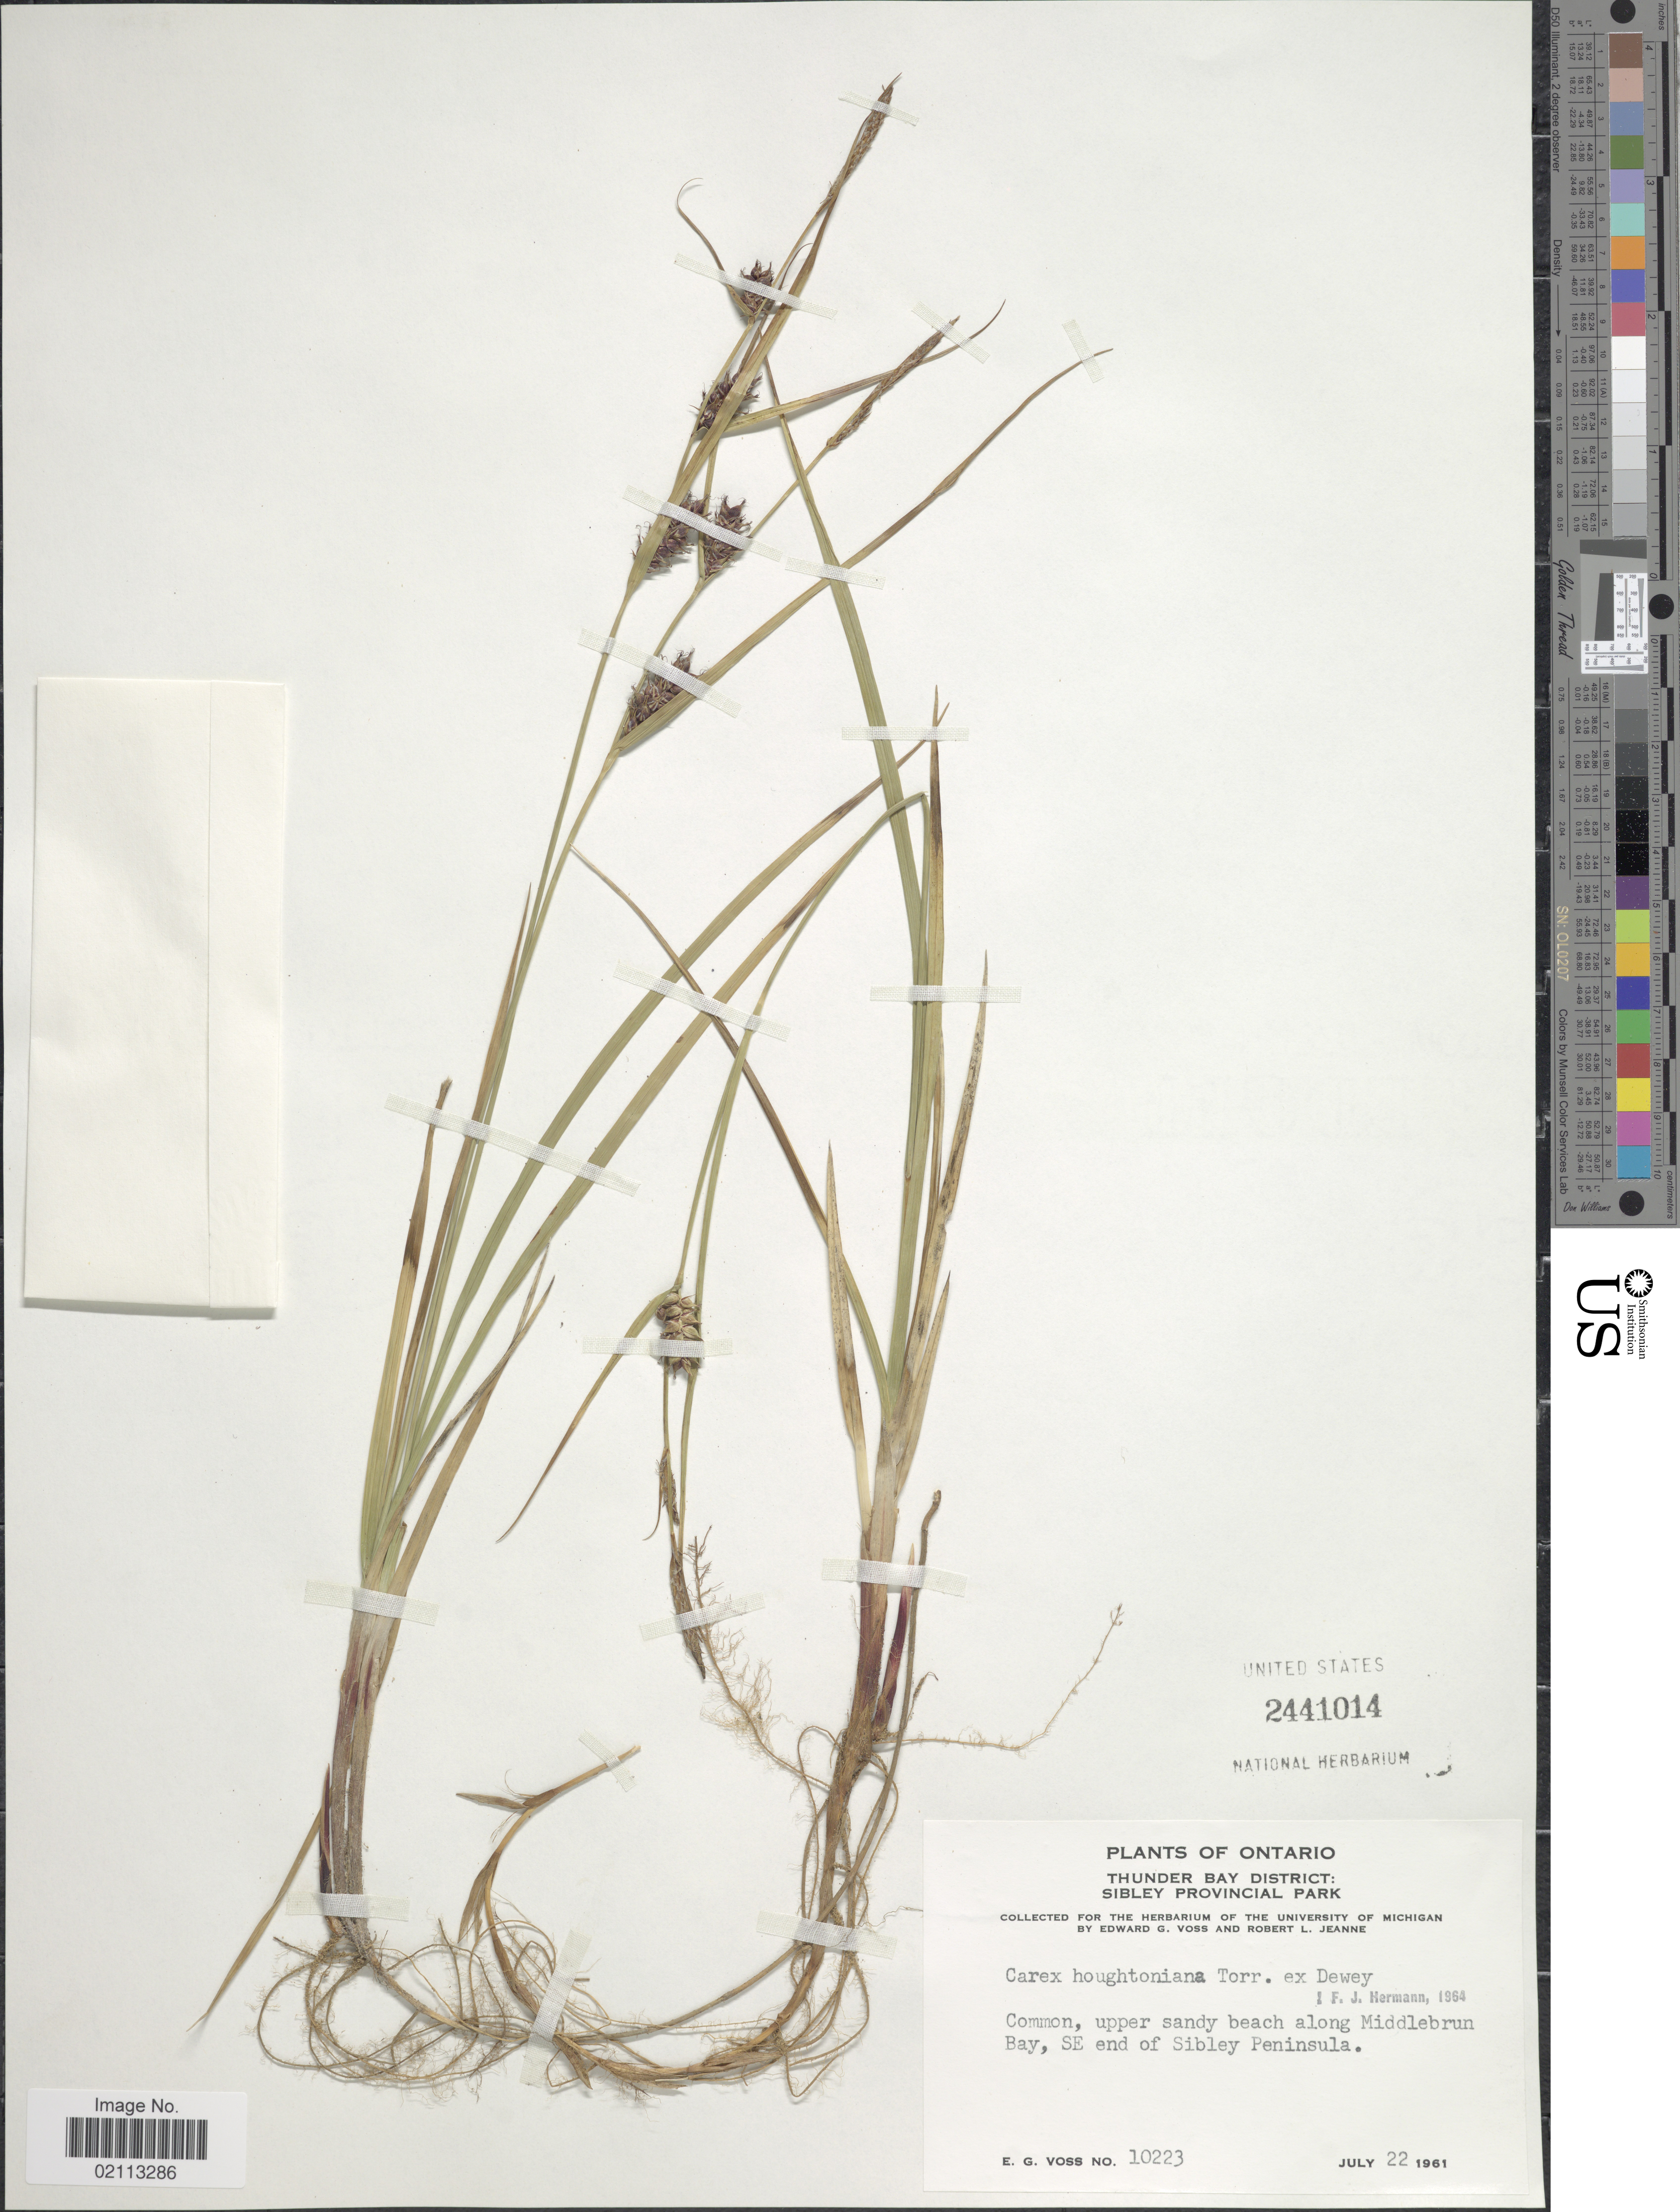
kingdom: Plantae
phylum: Tracheophyta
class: Liliopsida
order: Poales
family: Cyperaceae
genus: Carex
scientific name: Carex houghtoniana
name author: Torr. ex Dewey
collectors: E. G. Voss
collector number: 10223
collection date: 1961-07-22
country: Canada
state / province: Ontario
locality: Thunder Bay District: Sibley Provincial Park, upper sandy beach along Middlebrun Bay, SE end of Sibley Peninsula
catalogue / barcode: US 2441014